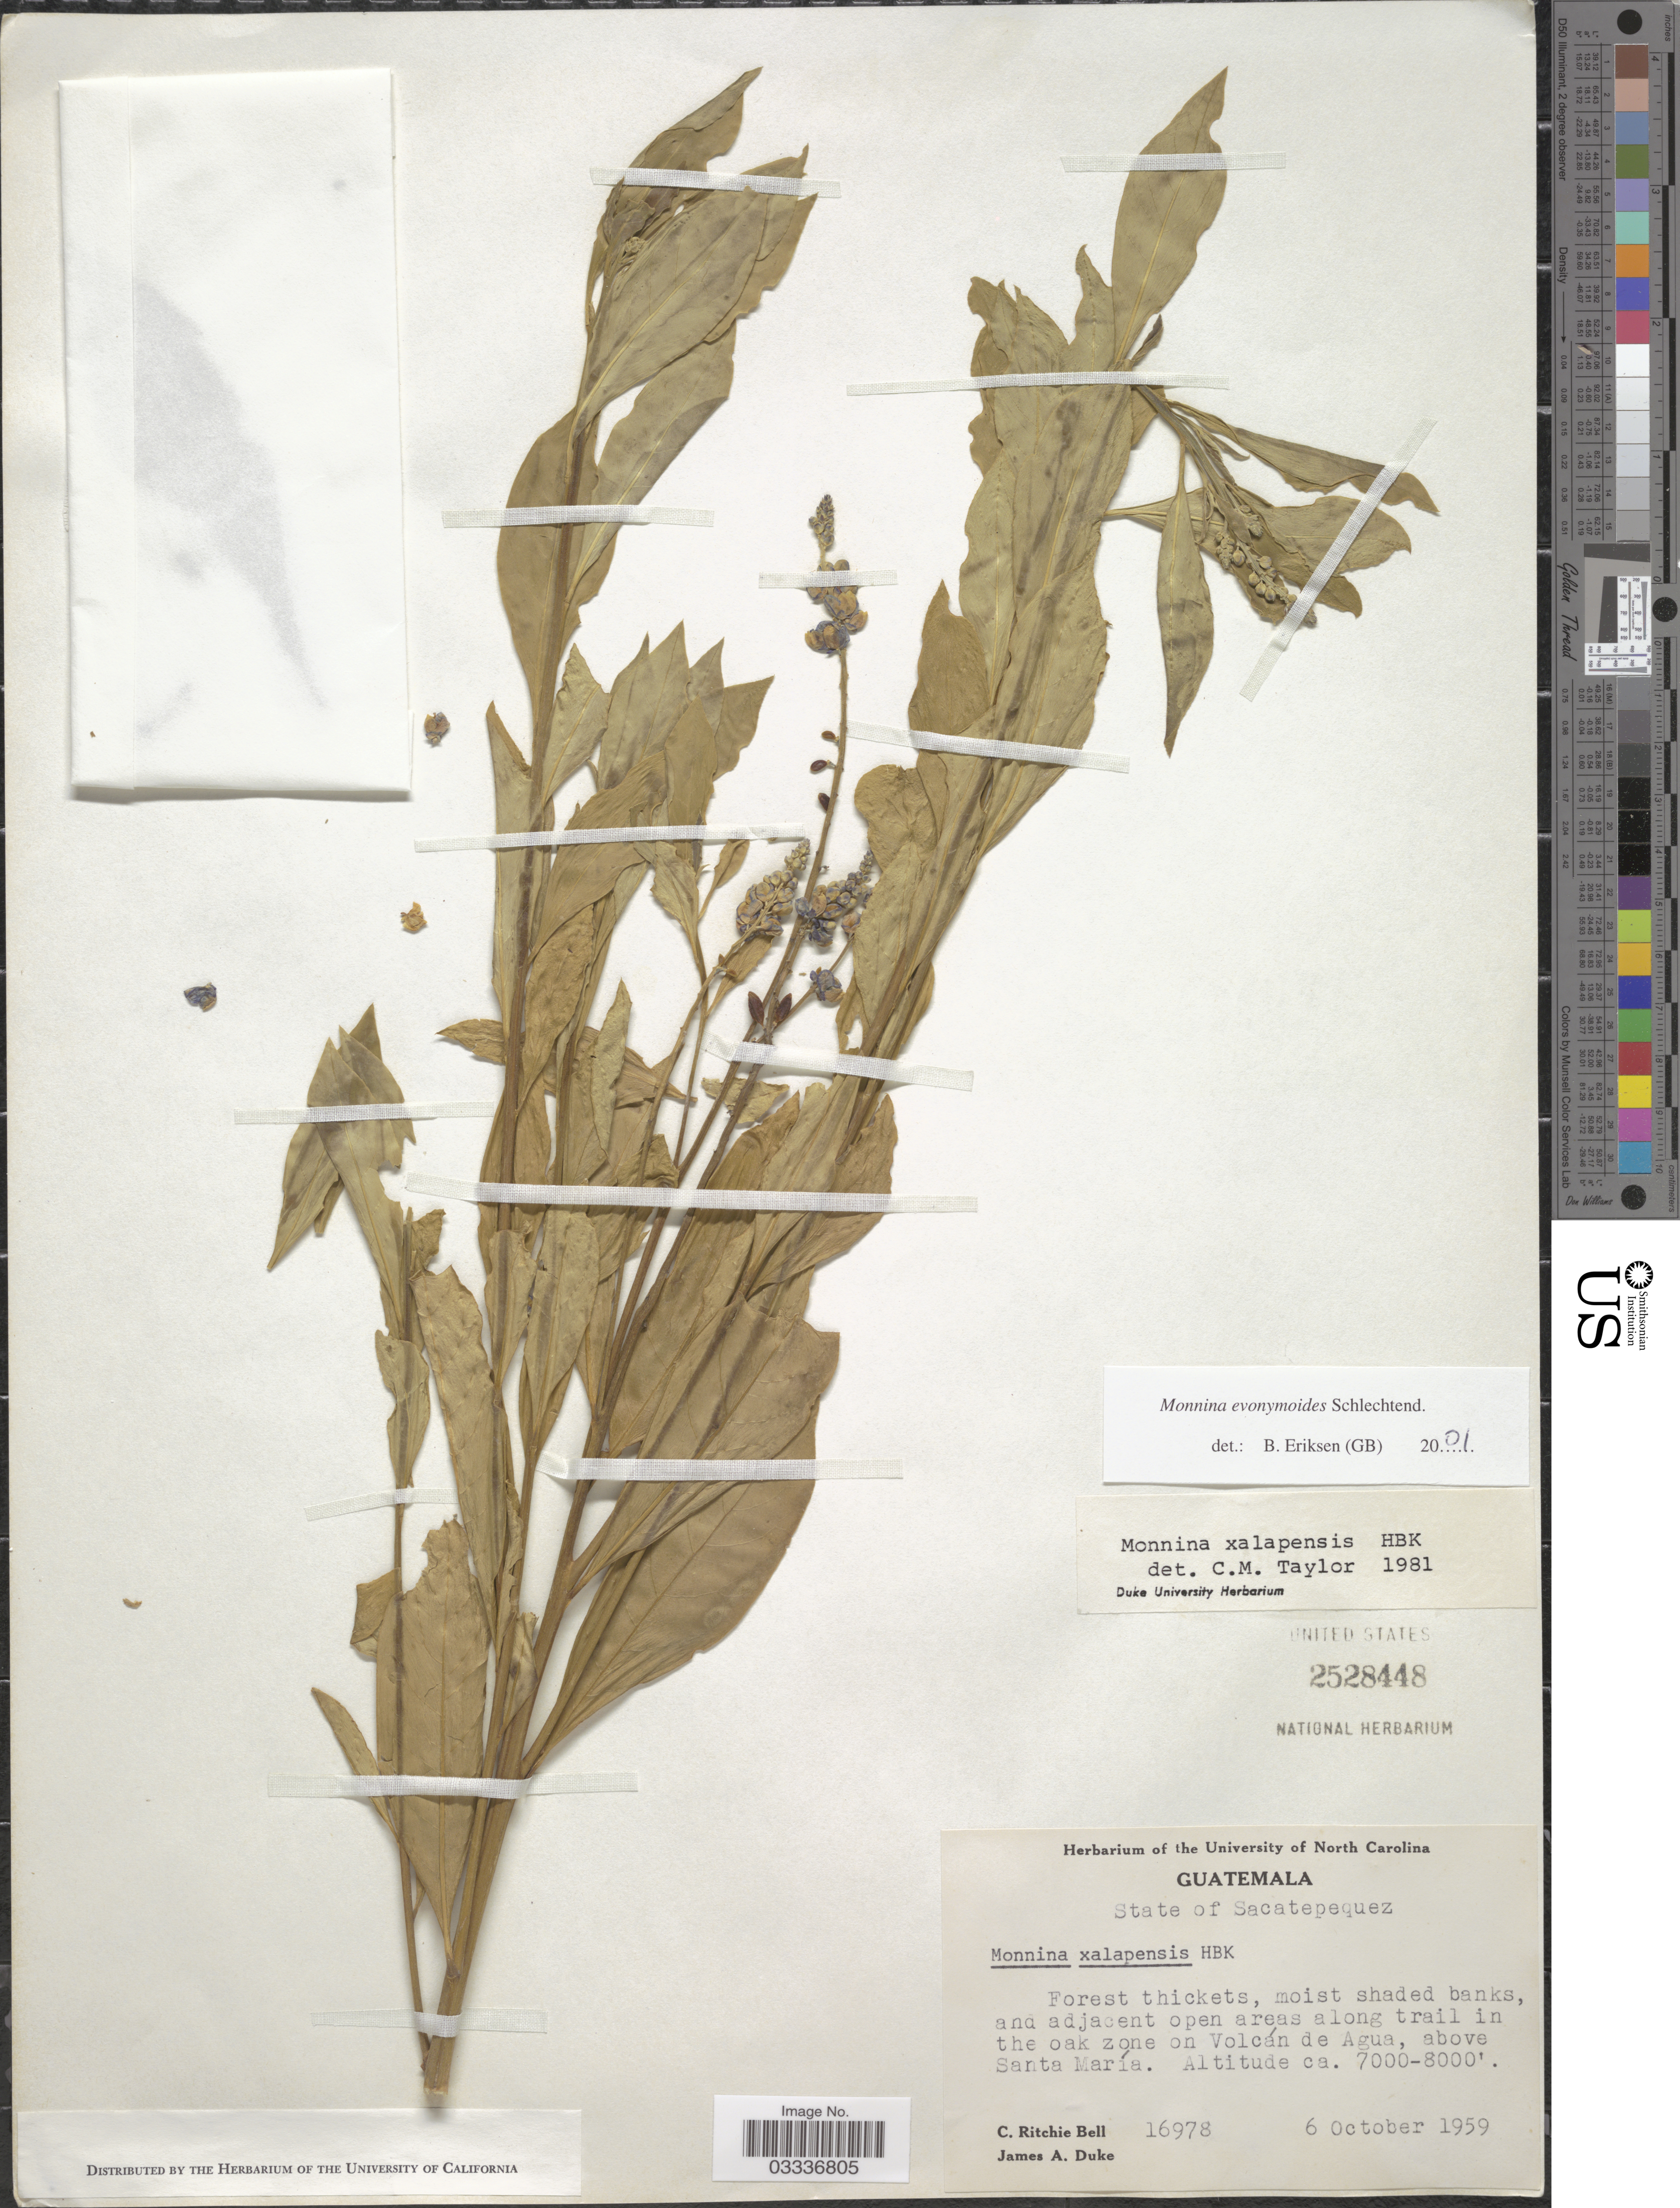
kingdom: Plantae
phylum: Tracheophyta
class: Magnoliopsida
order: Fabales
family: Polygalaceae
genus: Monnina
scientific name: Monnina evonymoides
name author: Schltdl.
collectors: C. R. Bell & J. A. Duke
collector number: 16978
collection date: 1959-10-06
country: Guatemala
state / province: Sacatepéquez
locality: Along trail in the oak zone on Volcán de Agua, above Santa María.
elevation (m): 2134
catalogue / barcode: US 2528448